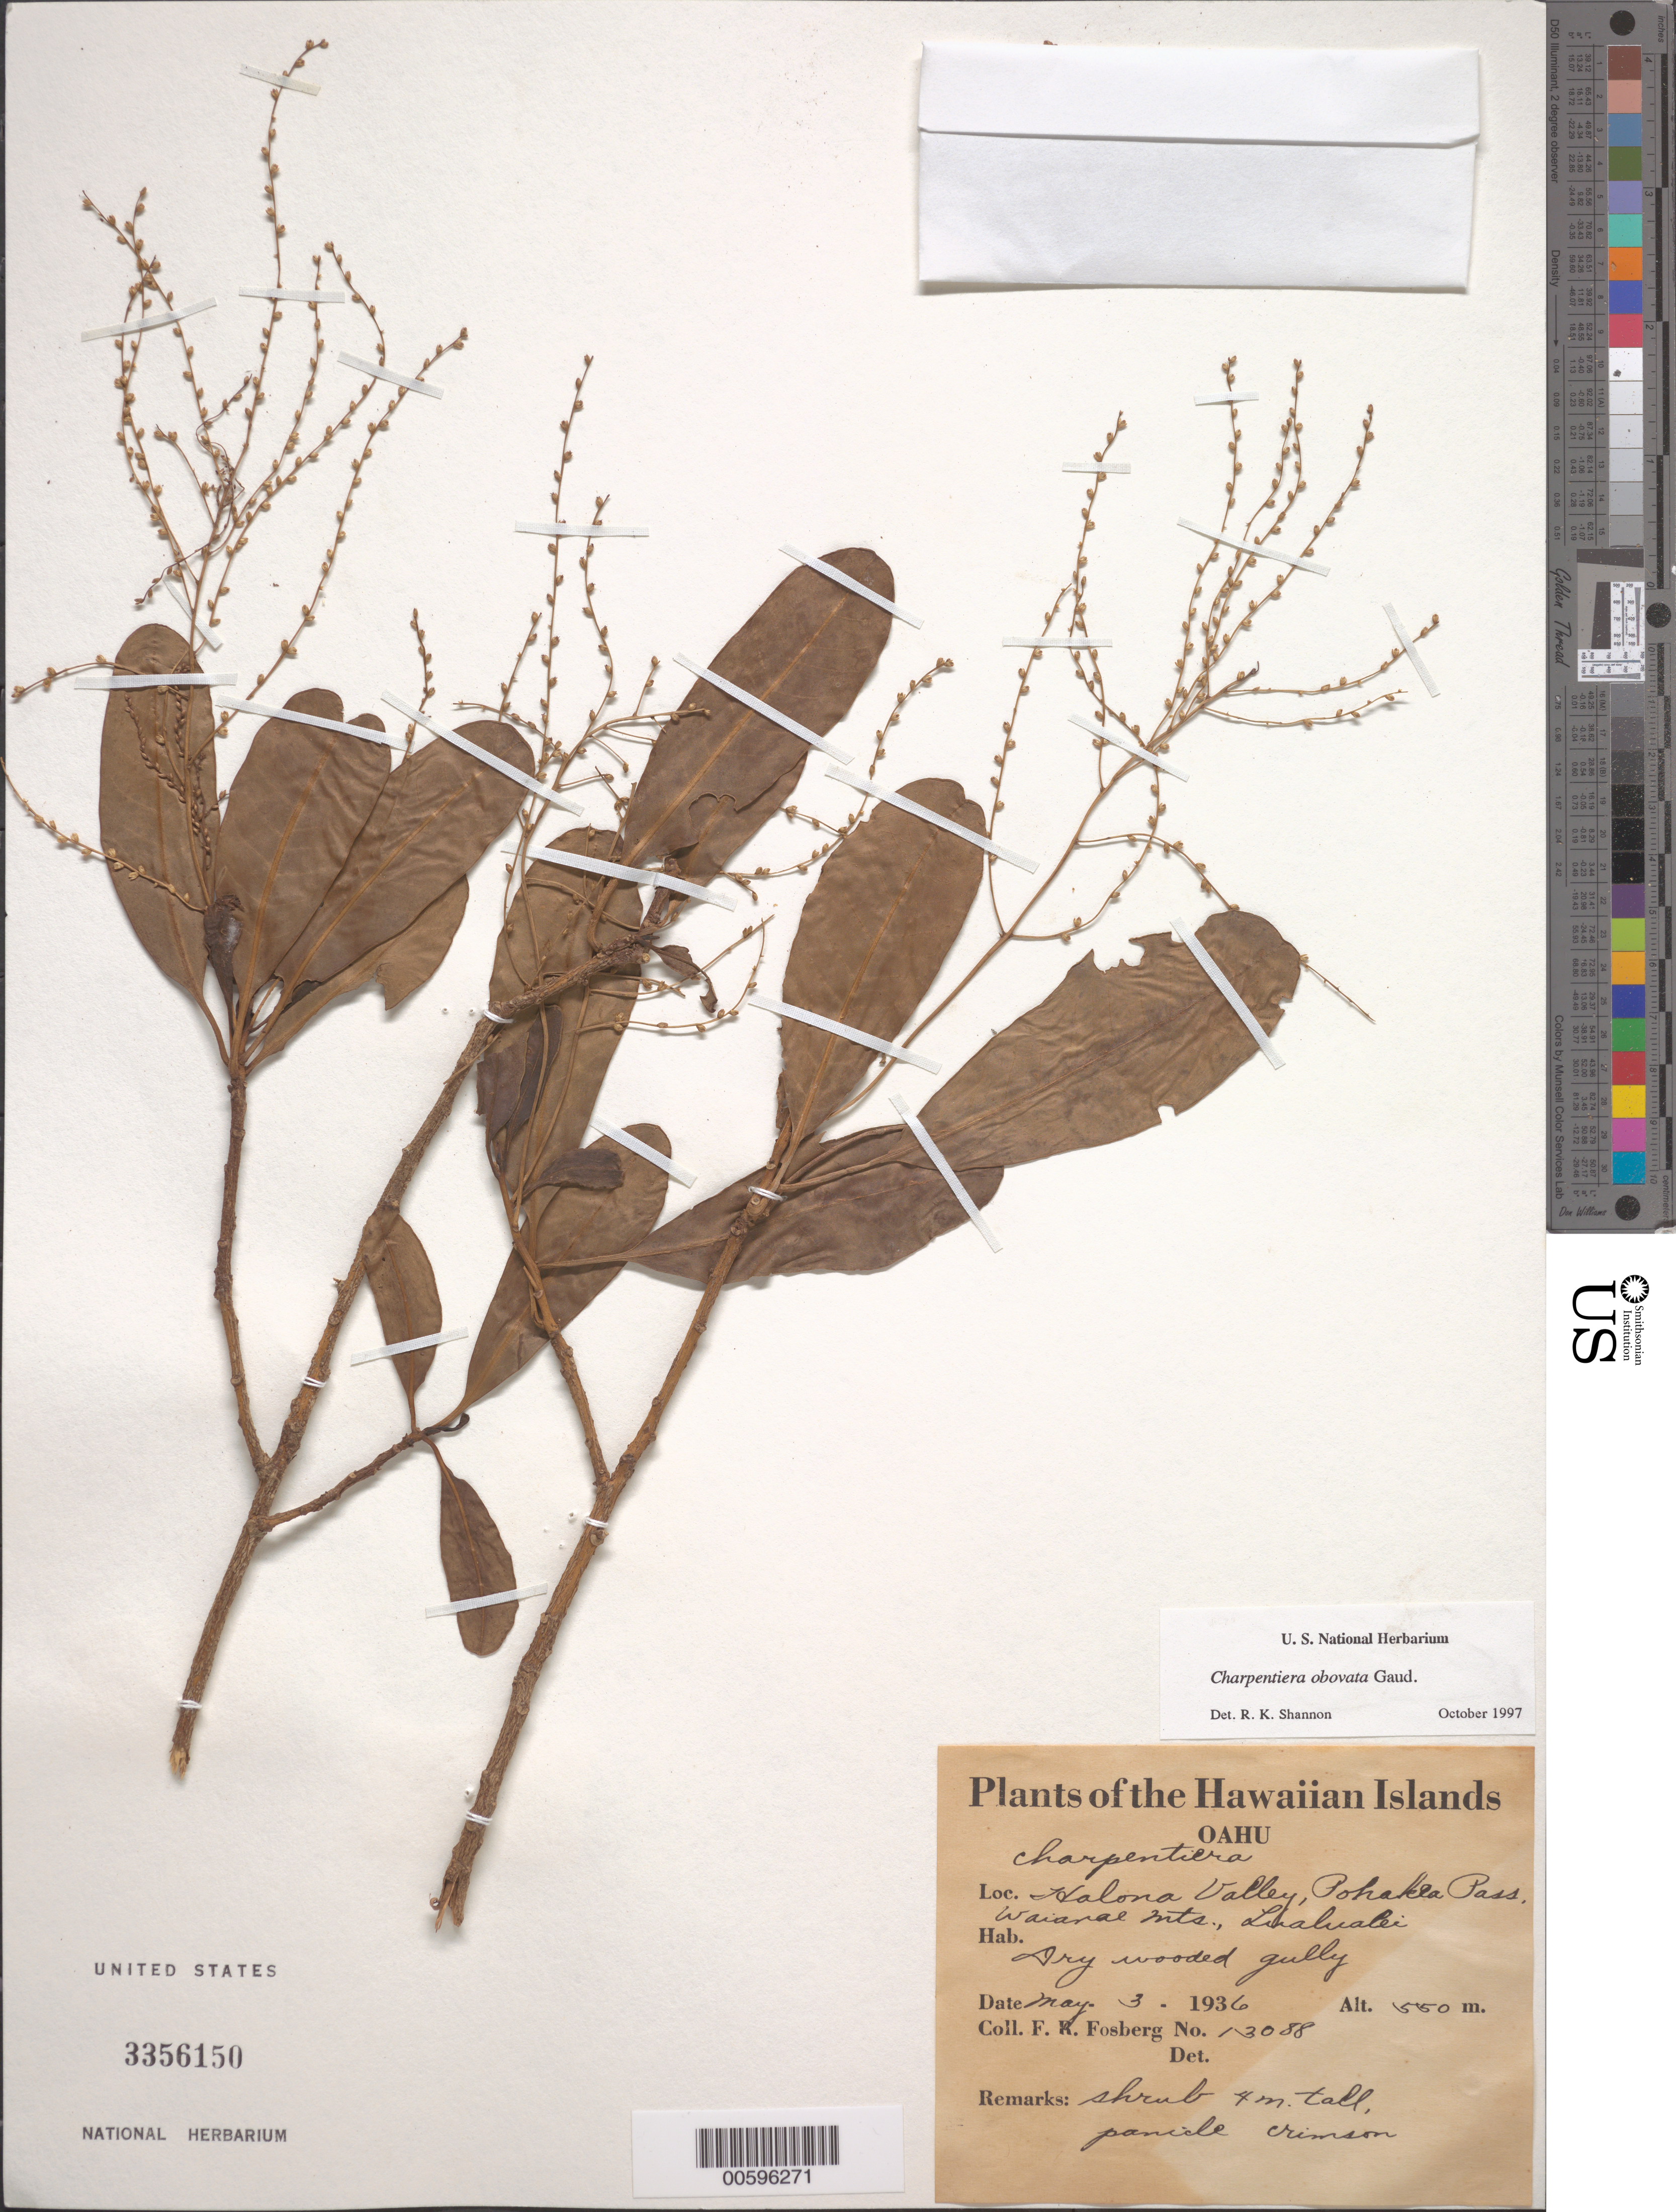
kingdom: Plantae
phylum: Tracheophyta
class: Magnoliopsida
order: Caryophyllales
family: Amaranthaceae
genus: Charpentiera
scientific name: Charpentiera obovata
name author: Gaudich.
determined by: Shannon, R. K., (UNITED STATES)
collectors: F. R. Fosberg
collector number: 13088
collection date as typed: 3 May 1936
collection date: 1936-05-03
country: United States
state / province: Hawaii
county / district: Honolulu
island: Oahu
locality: Halona Valley, Pohakea Pass, Waianae Mts, Lualualei.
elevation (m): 550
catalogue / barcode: US 3356150